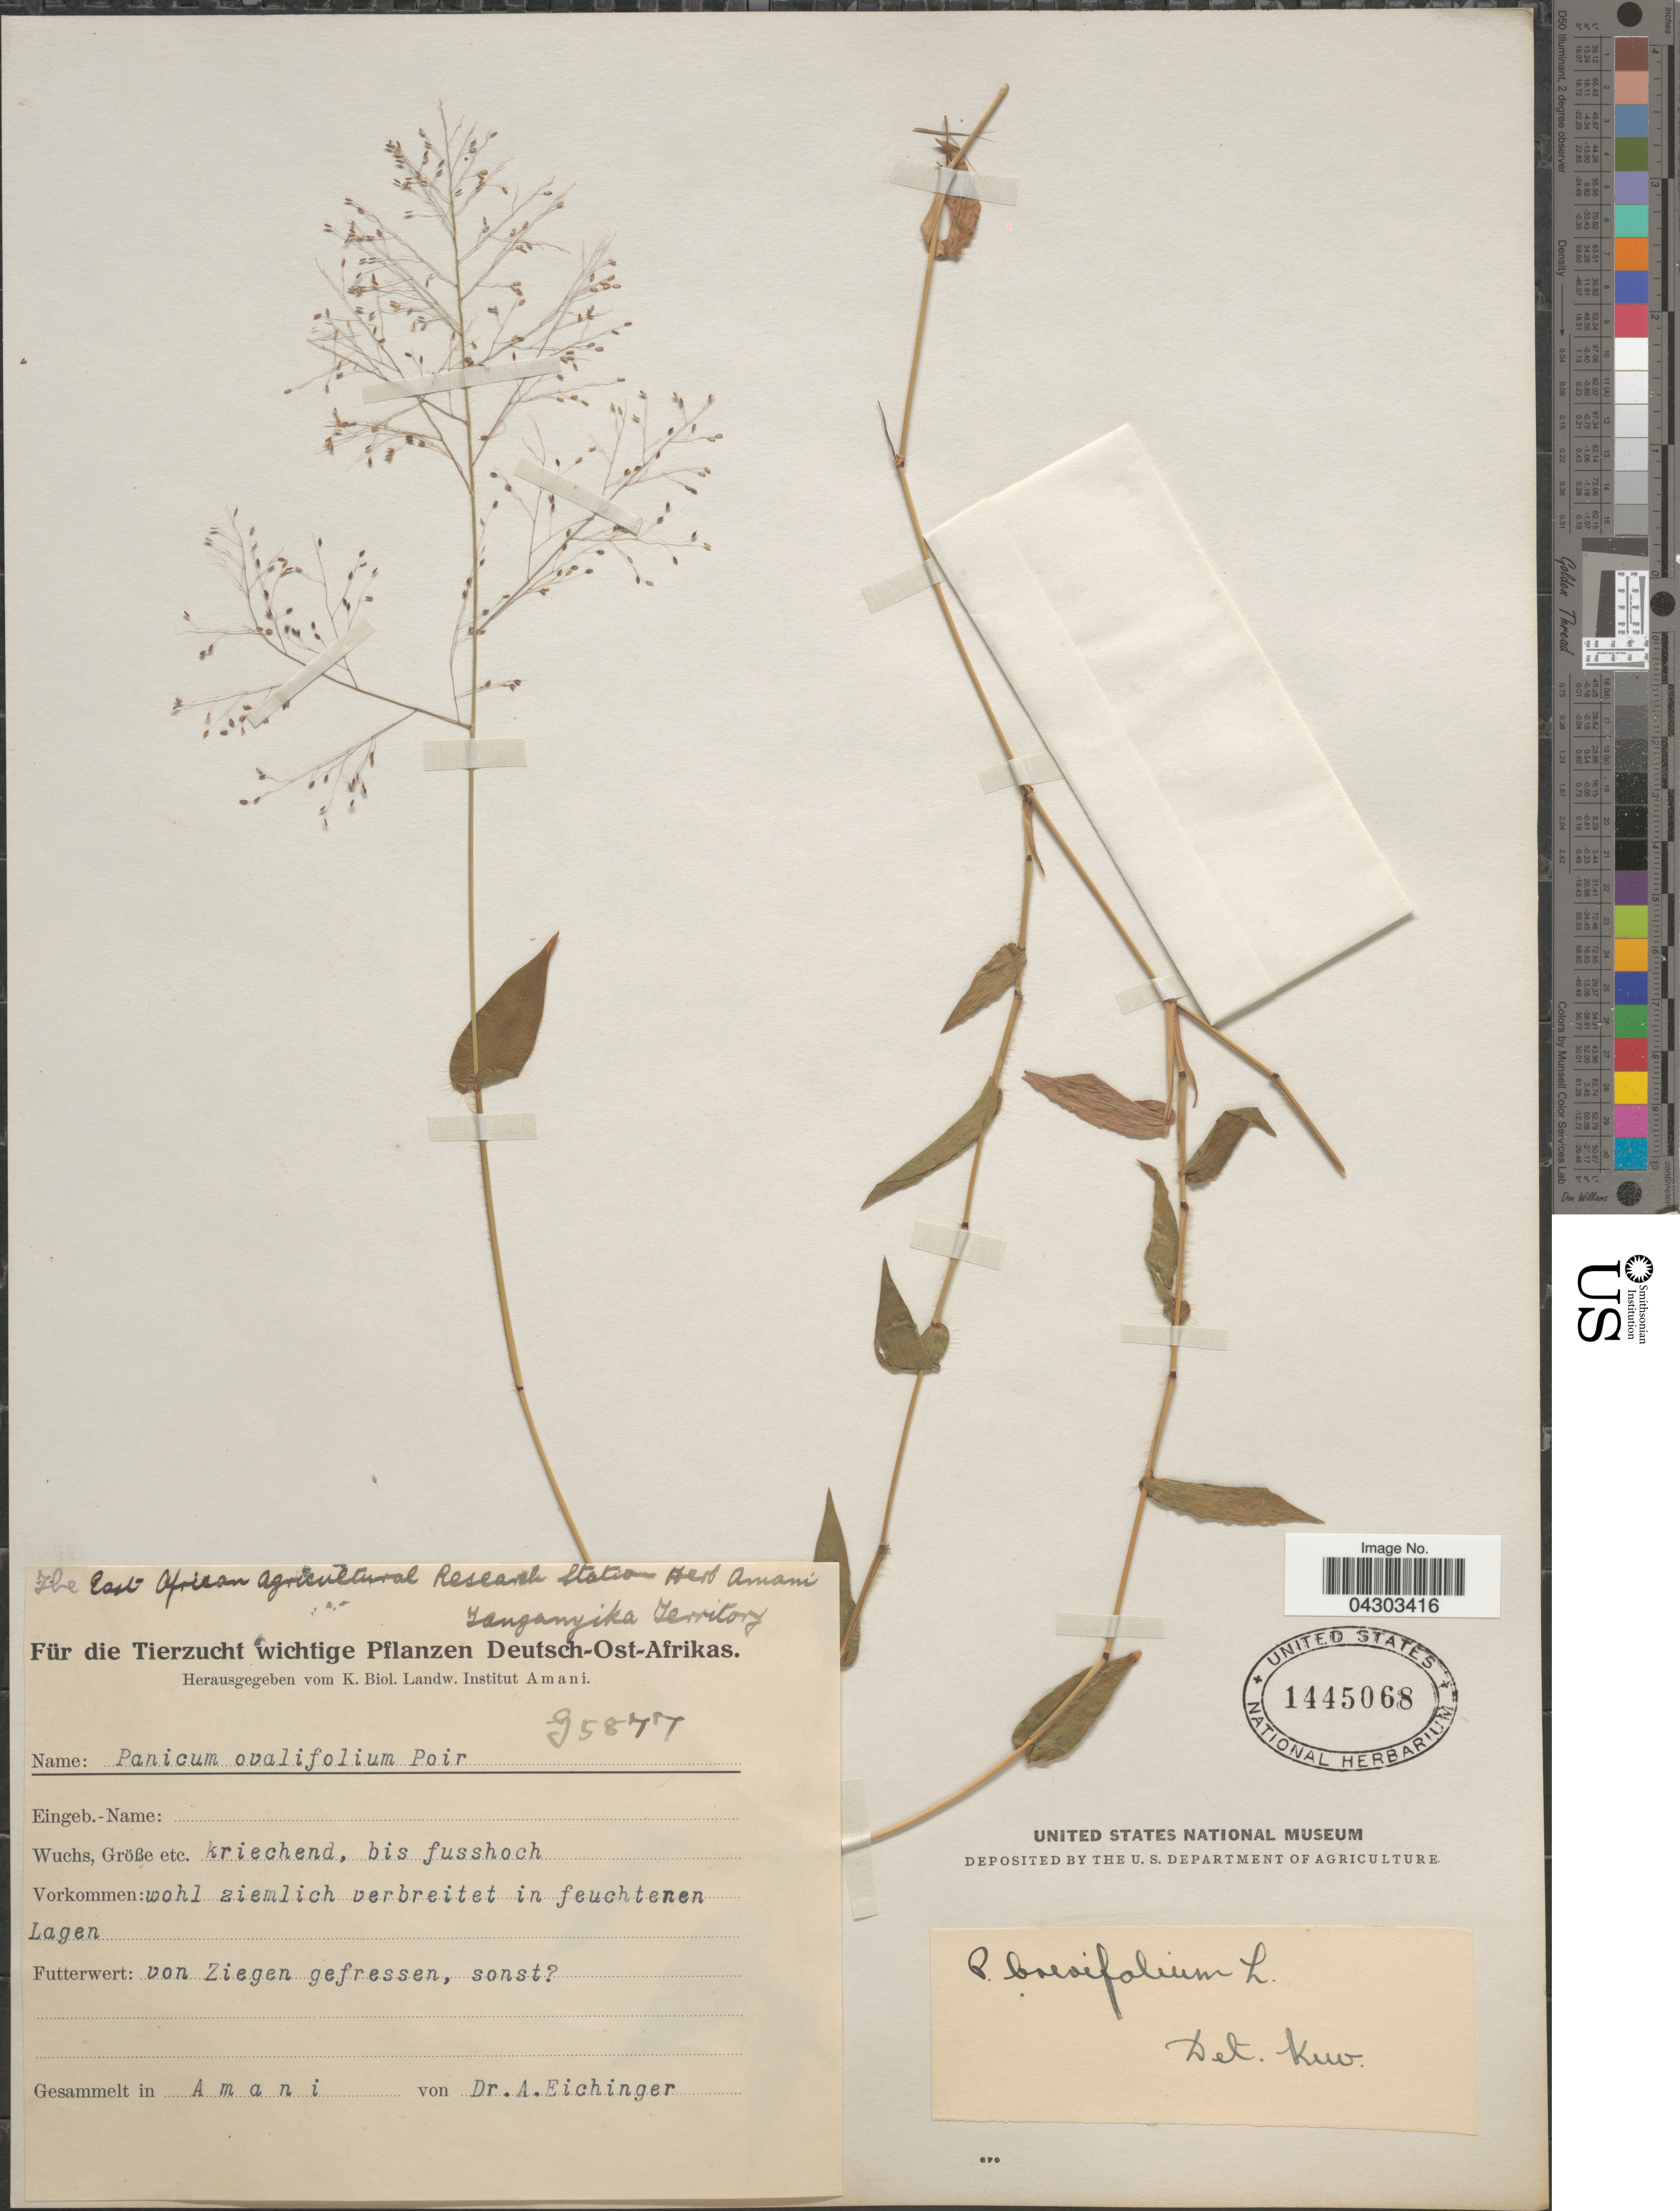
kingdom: Plantae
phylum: Tracheophyta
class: Liliopsida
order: Poales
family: Poaceae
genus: Panicum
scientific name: Panicum brevifolium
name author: L.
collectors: A. Eichinger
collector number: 95877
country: Tanzania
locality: Deutsch-Ost-Afrikas. Amani.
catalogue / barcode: US 1445068